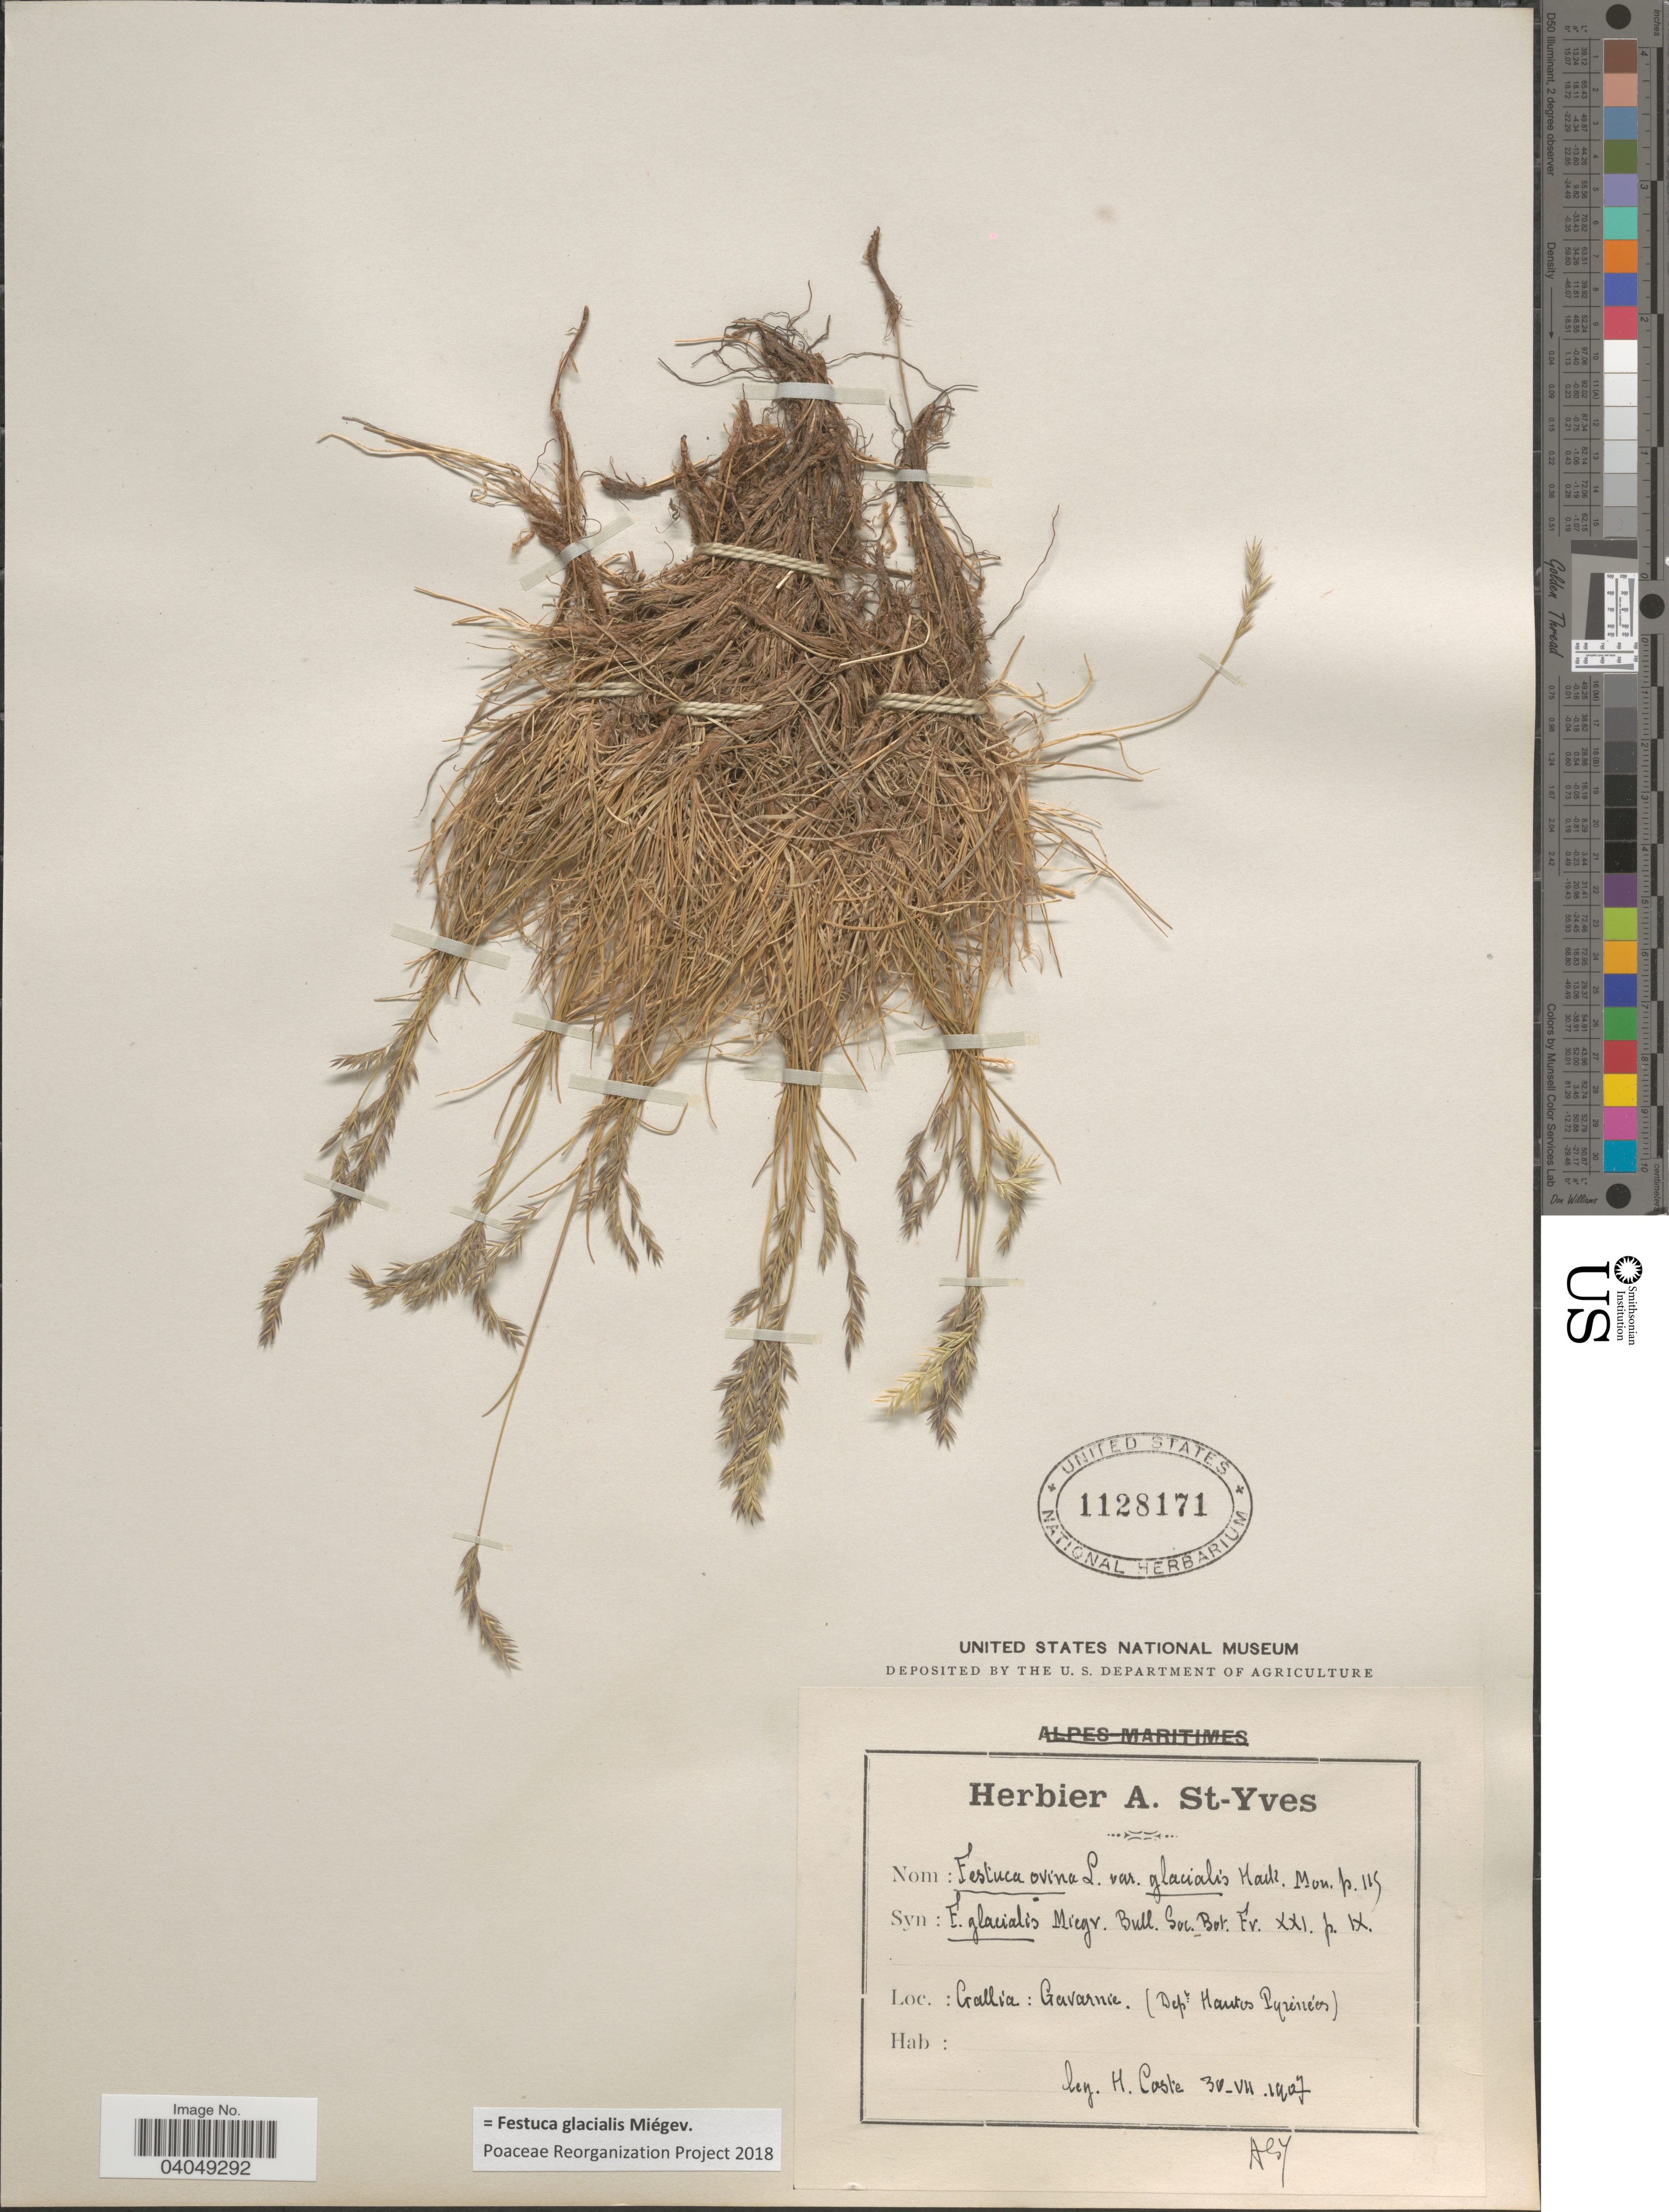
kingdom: Plantae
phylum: Tracheophyta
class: Liliopsida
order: Poales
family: Poaceae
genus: Festuca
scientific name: Festuca glacialis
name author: Miégev.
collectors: H. J. Coste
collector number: AS7*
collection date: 1907-07-30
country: France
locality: Gallia: Gavarnie. (Dept. Hautes Pyrénées).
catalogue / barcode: US 1128171